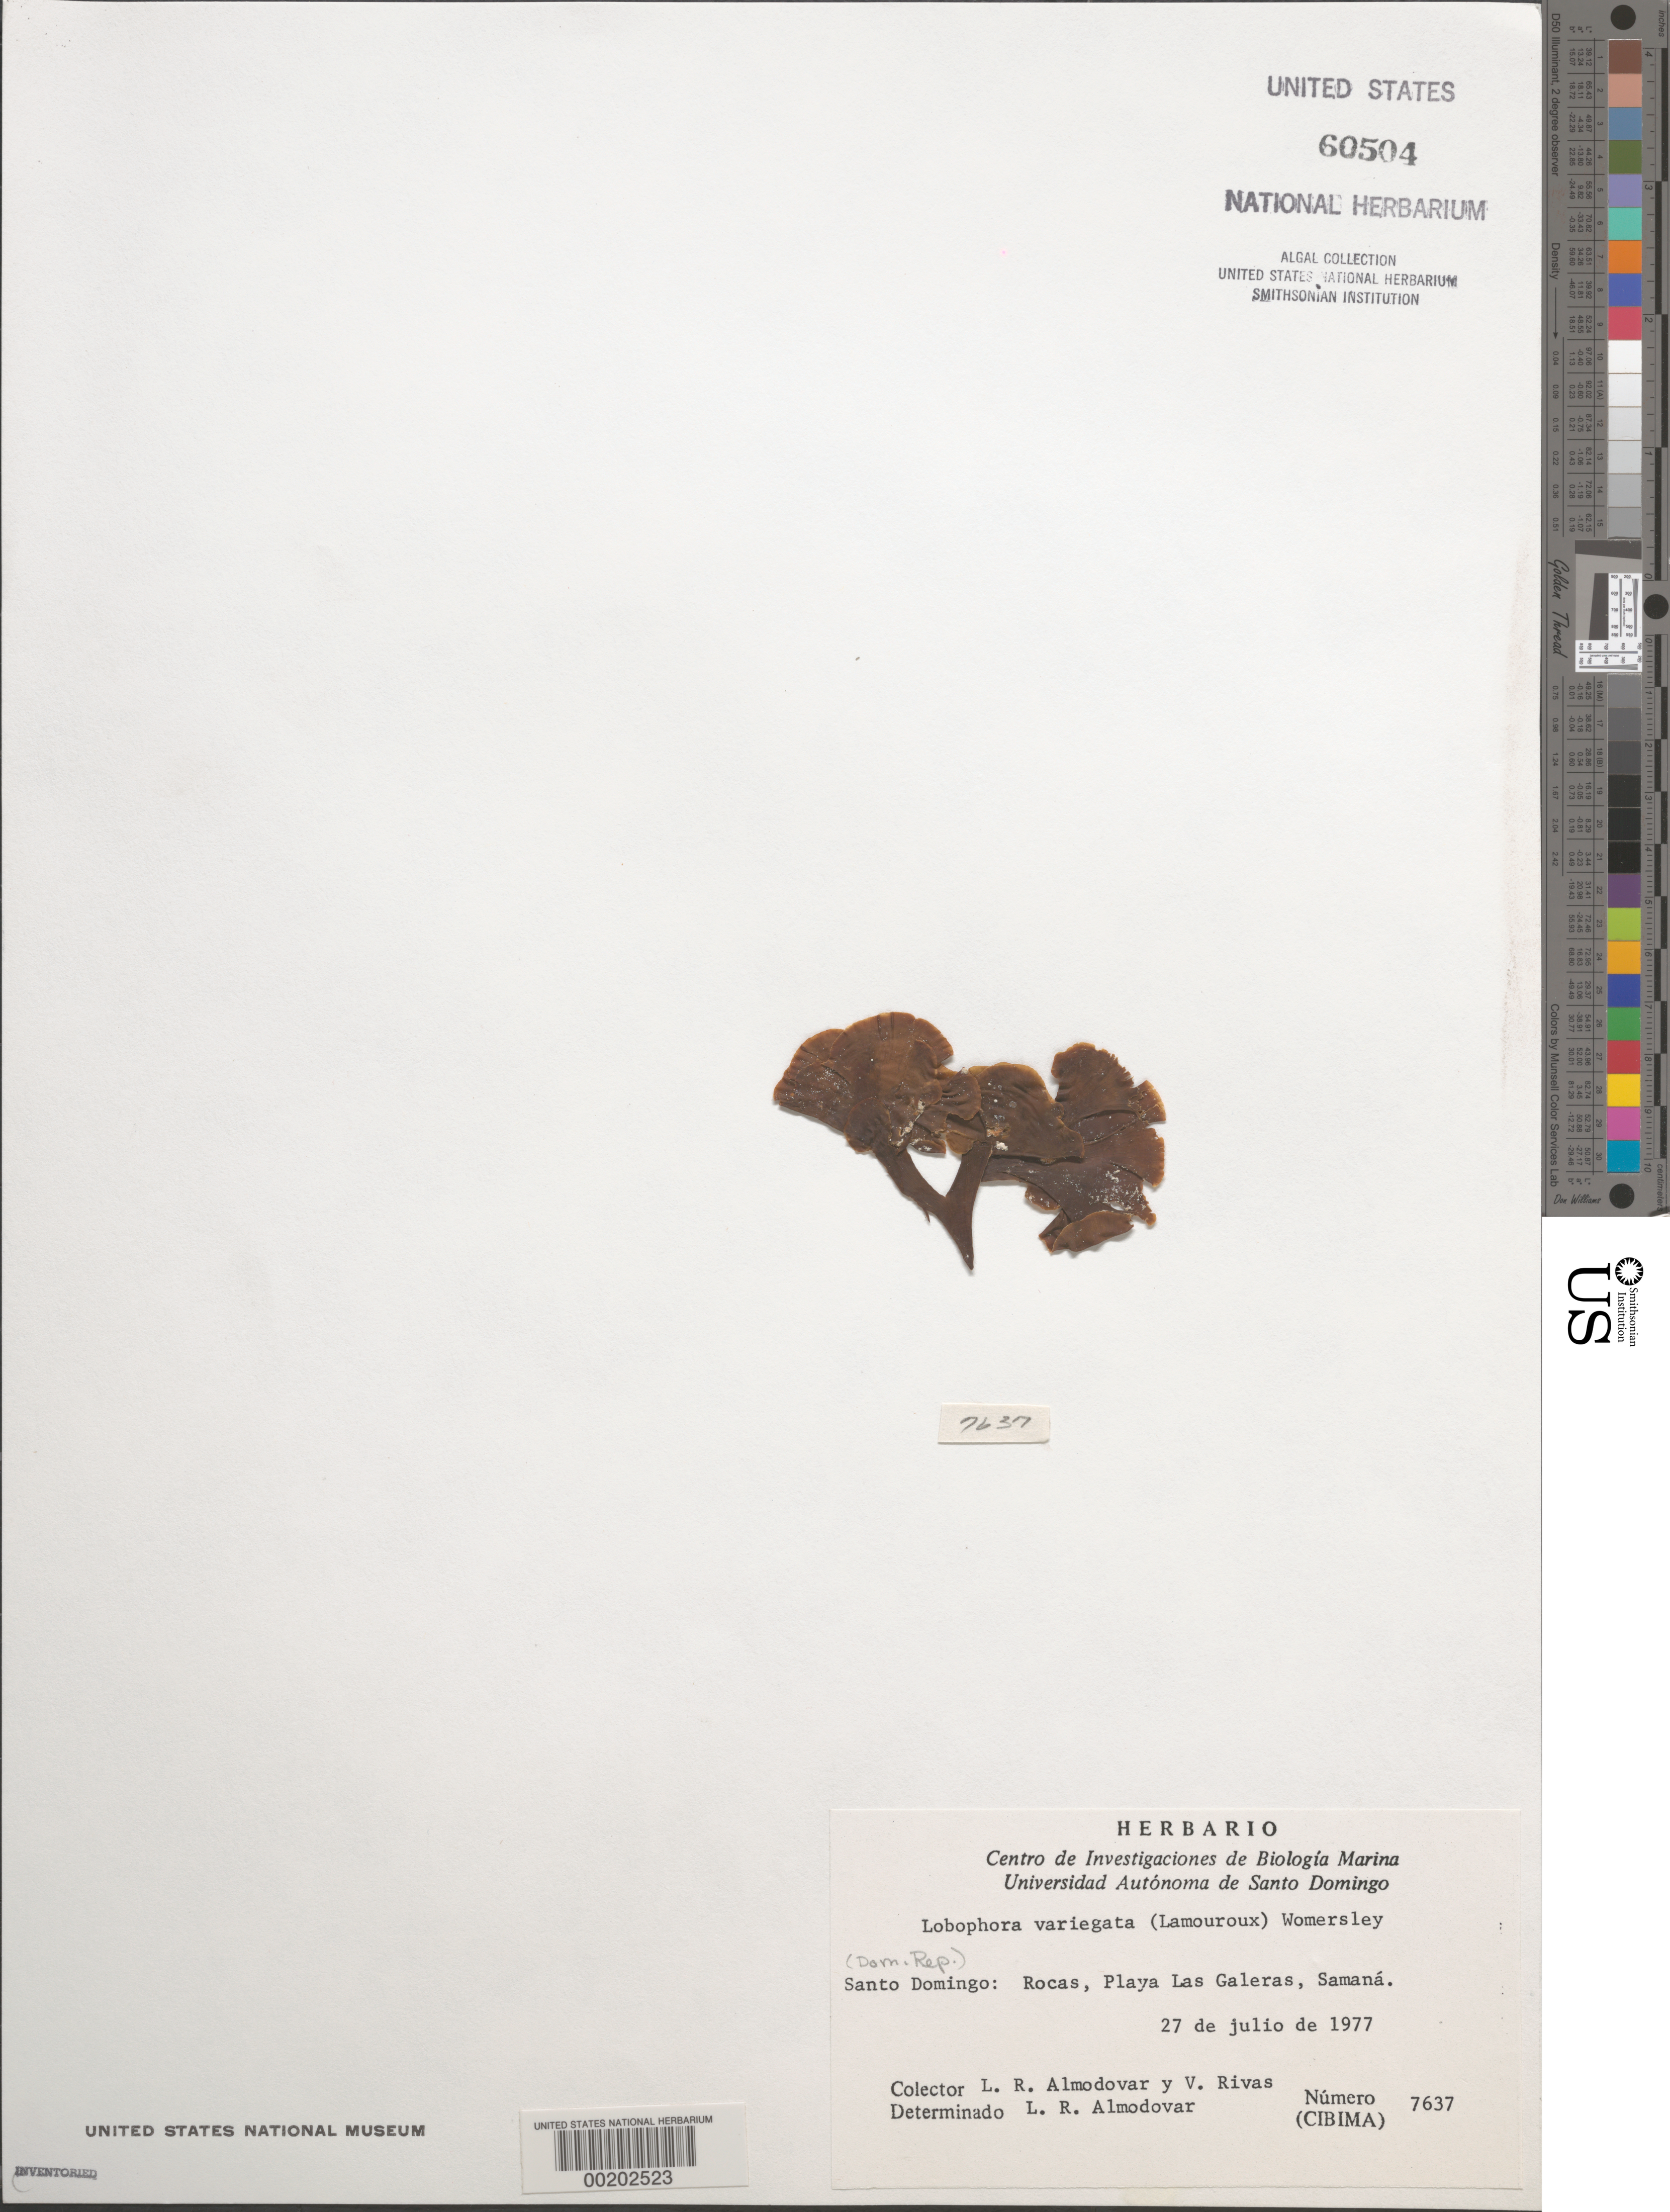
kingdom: Chromista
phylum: Ochrophyta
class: Phaeophyceae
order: Dictyotales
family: Dictyotaceae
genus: Lobophora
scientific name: Lobophora variegata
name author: (J.V.Lamouroux) Womersley & E.C. Oliveira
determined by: Almodovar, L. R.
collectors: L. Almodovar & V. Rivas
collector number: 7637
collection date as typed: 27 Jul 1977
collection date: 1977-07-27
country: Dominican Republic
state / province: Samaná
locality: Playa las galeras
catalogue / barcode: US 60504